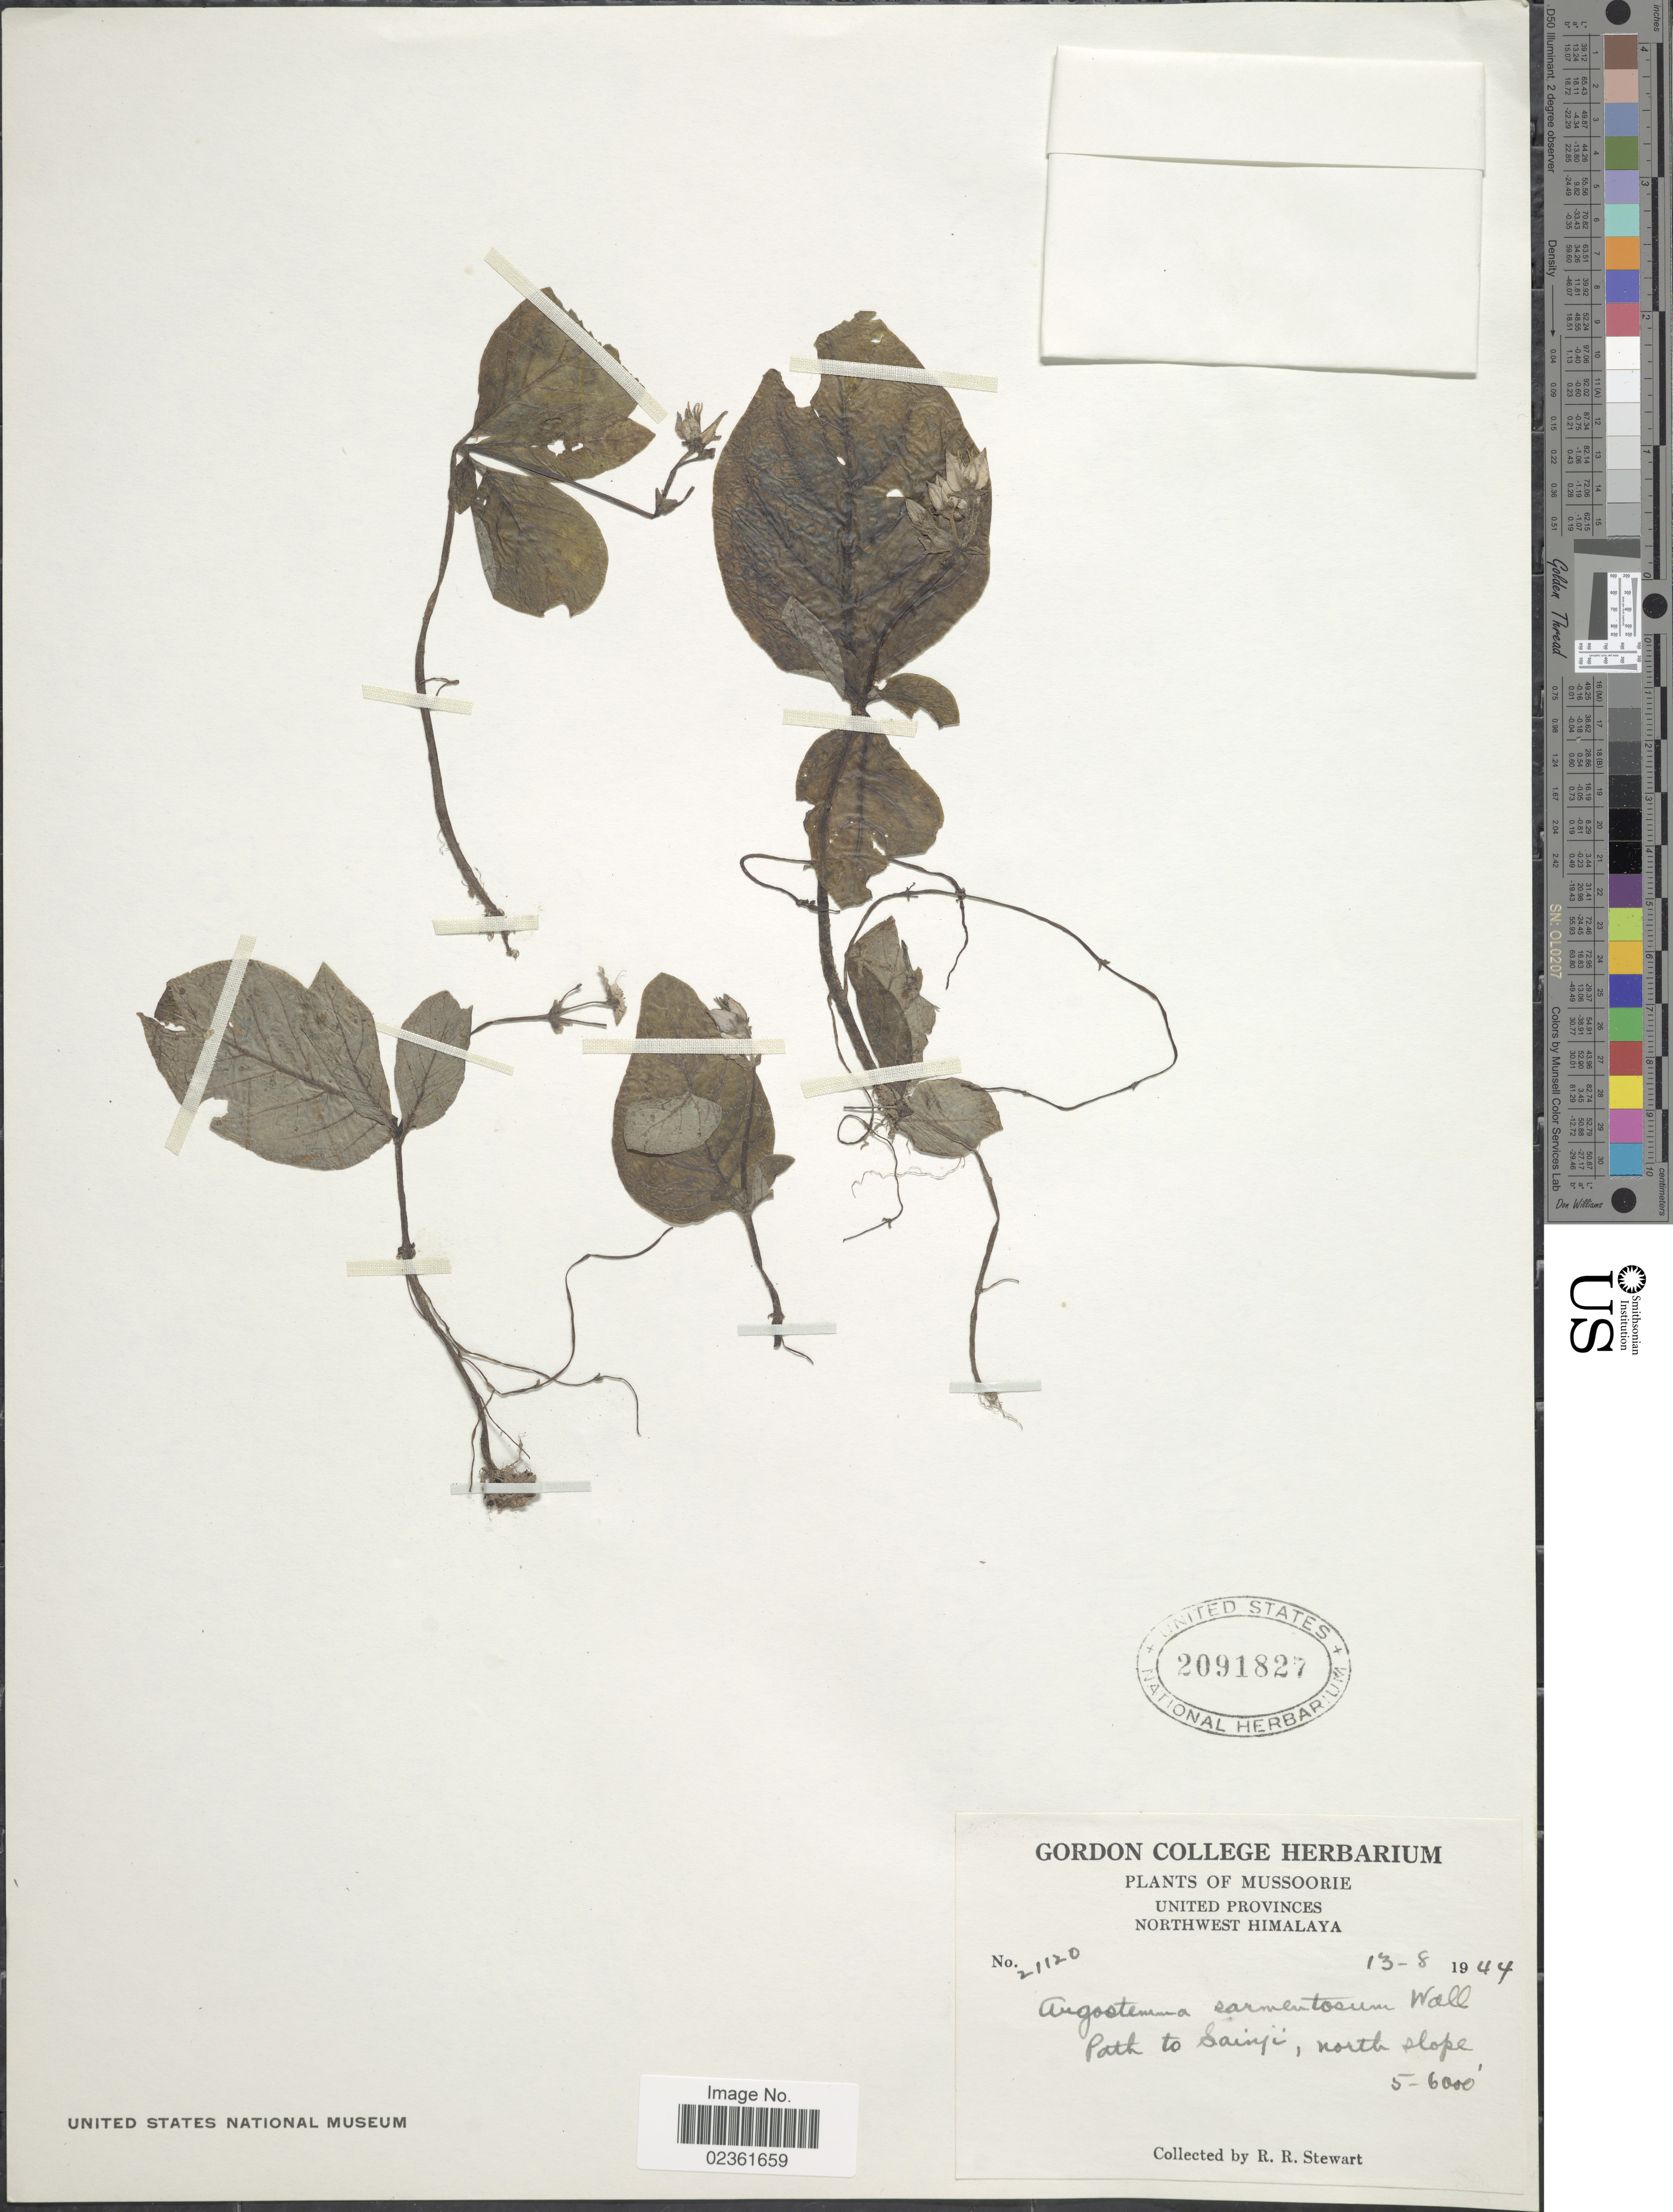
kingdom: Plantae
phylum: Tracheophyta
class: Magnoliopsida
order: Gentianales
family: Rubiaceae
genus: Argostemma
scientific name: Argostemma sarmentosum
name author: Wall.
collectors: R. R. Stewart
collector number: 21120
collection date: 1944-08-13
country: India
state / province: Uttarakhand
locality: Mussoorie, United Provinces, Northwest Himalaya, Path to Sainyi, north slope.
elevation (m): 1524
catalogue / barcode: US 2091827